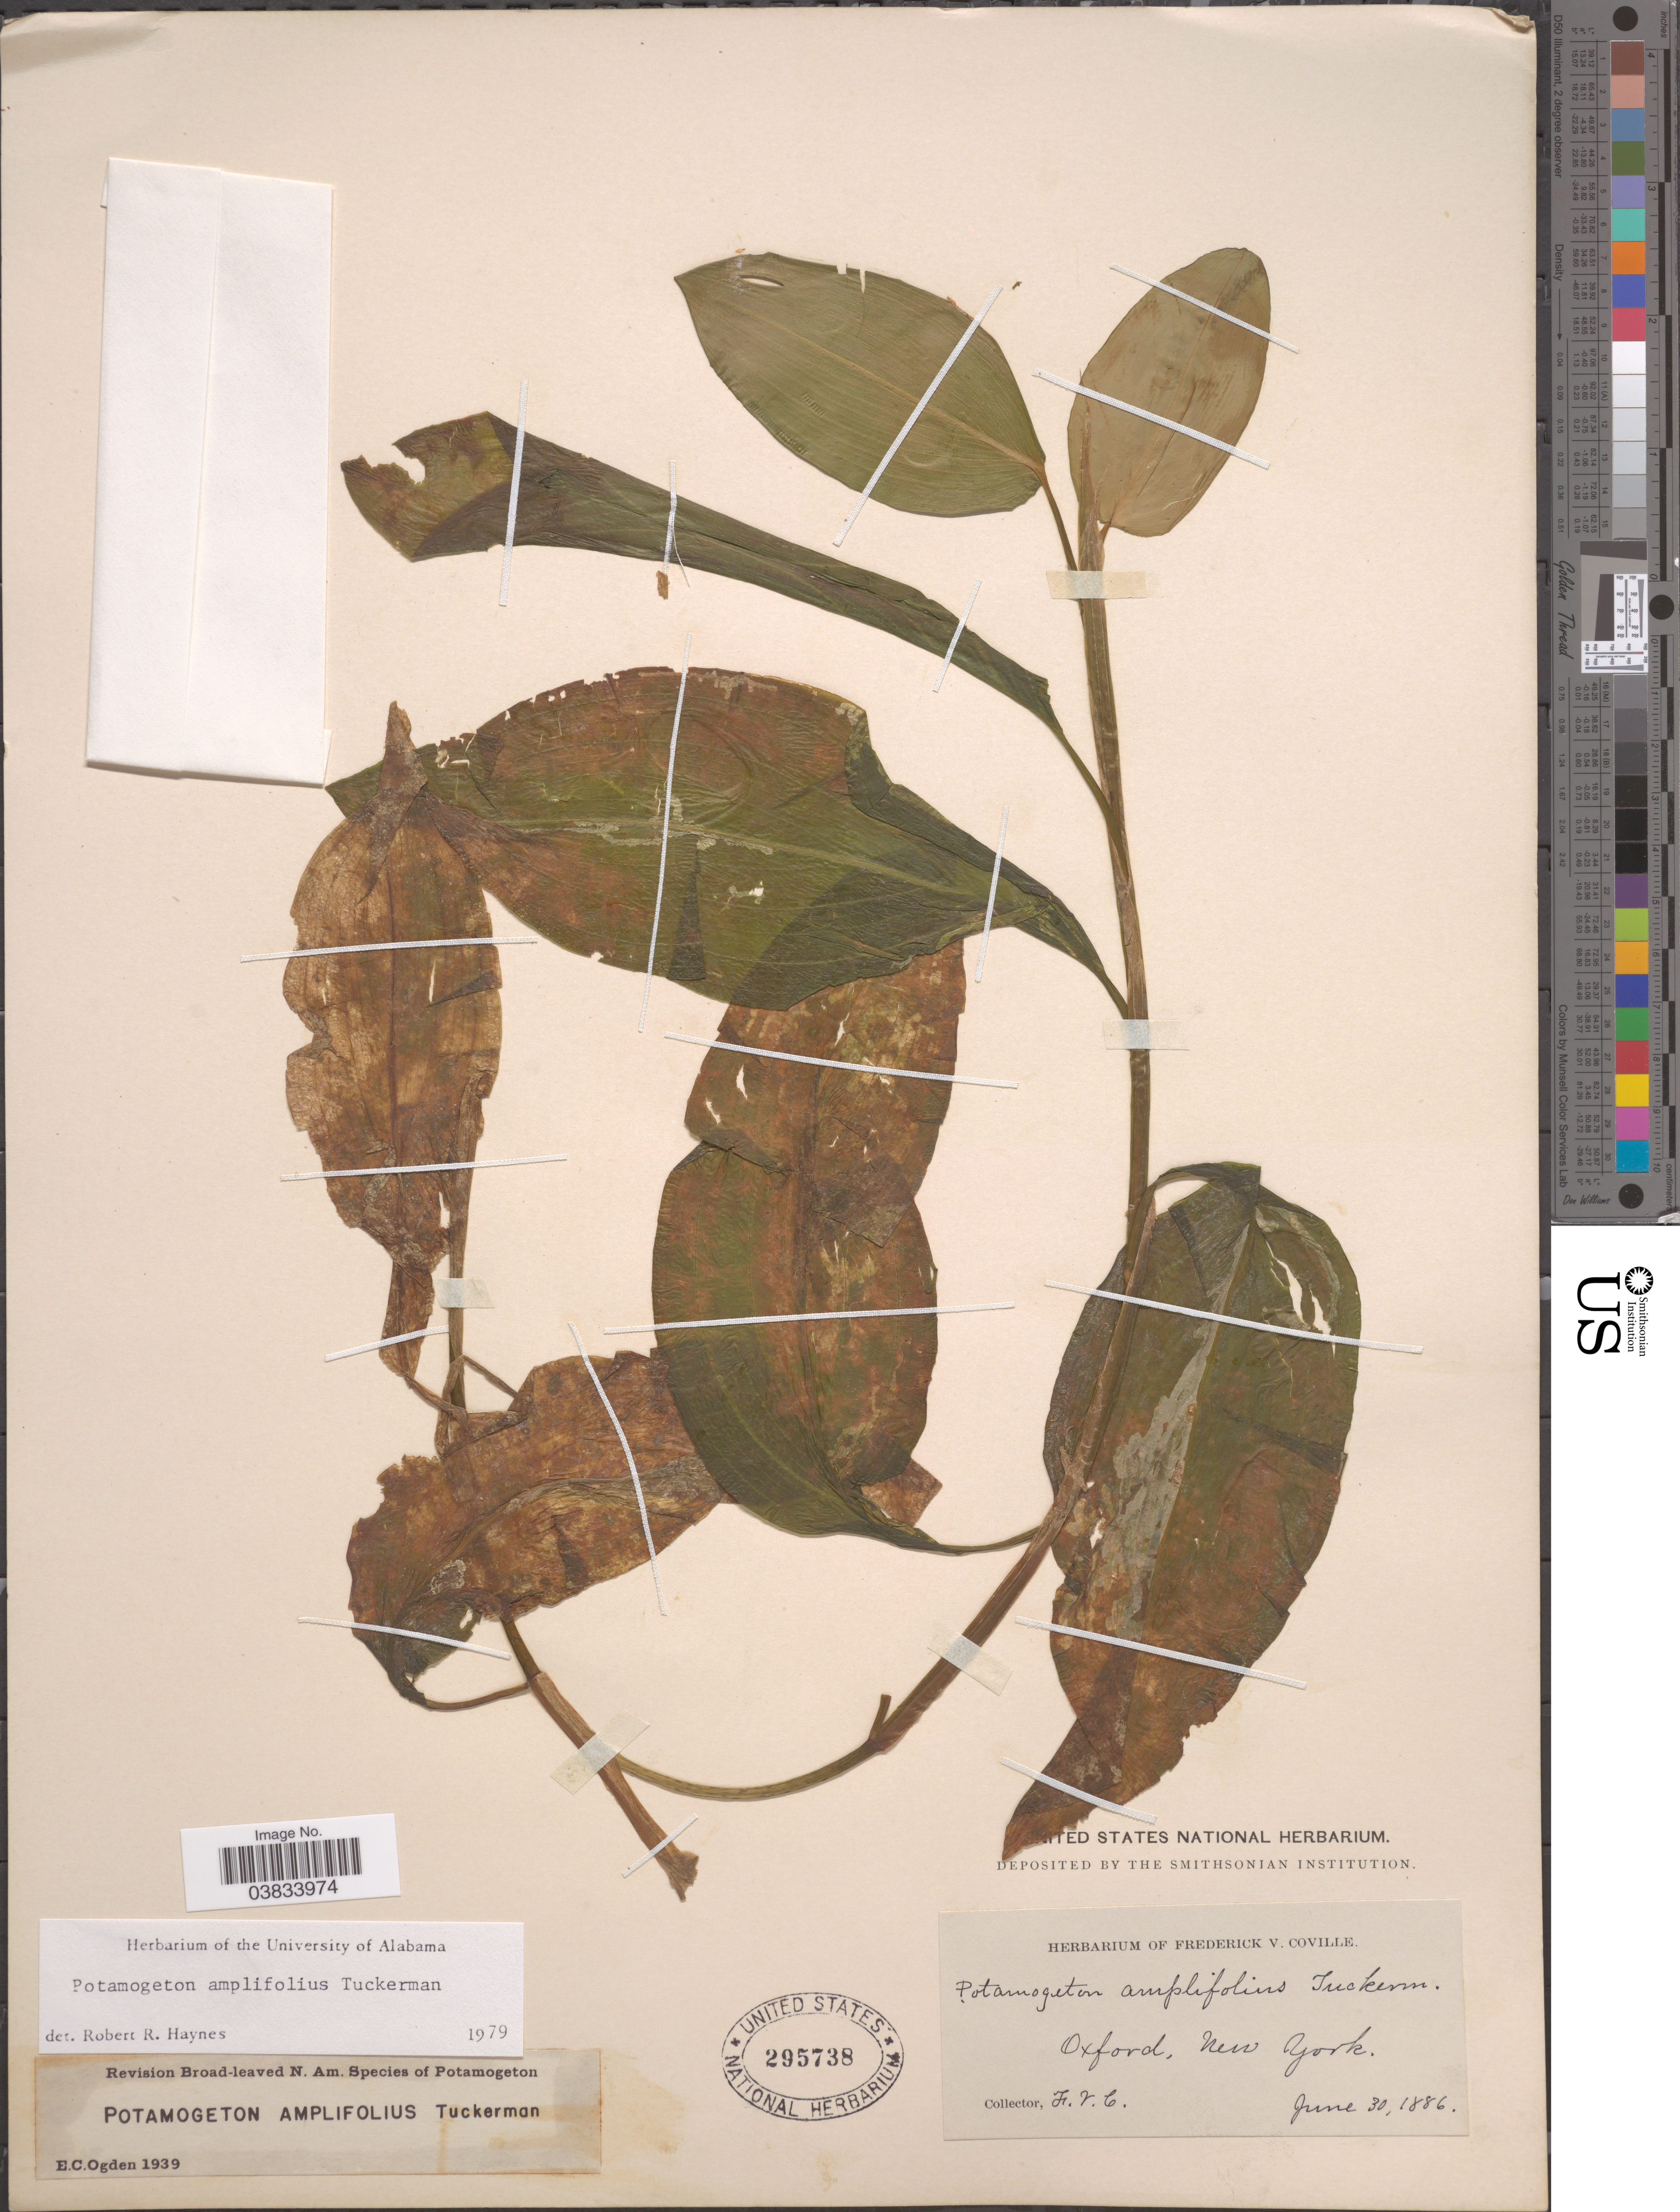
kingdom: Plantae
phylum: Tracheophyta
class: Liliopsida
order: Alismatales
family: Potamogetonaceae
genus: Potamogeton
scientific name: Potamogeton amplifolius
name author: Tuckerm.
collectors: F. V. Coville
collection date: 1886-06-30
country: United States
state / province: New York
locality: Oxford.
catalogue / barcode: US 295738